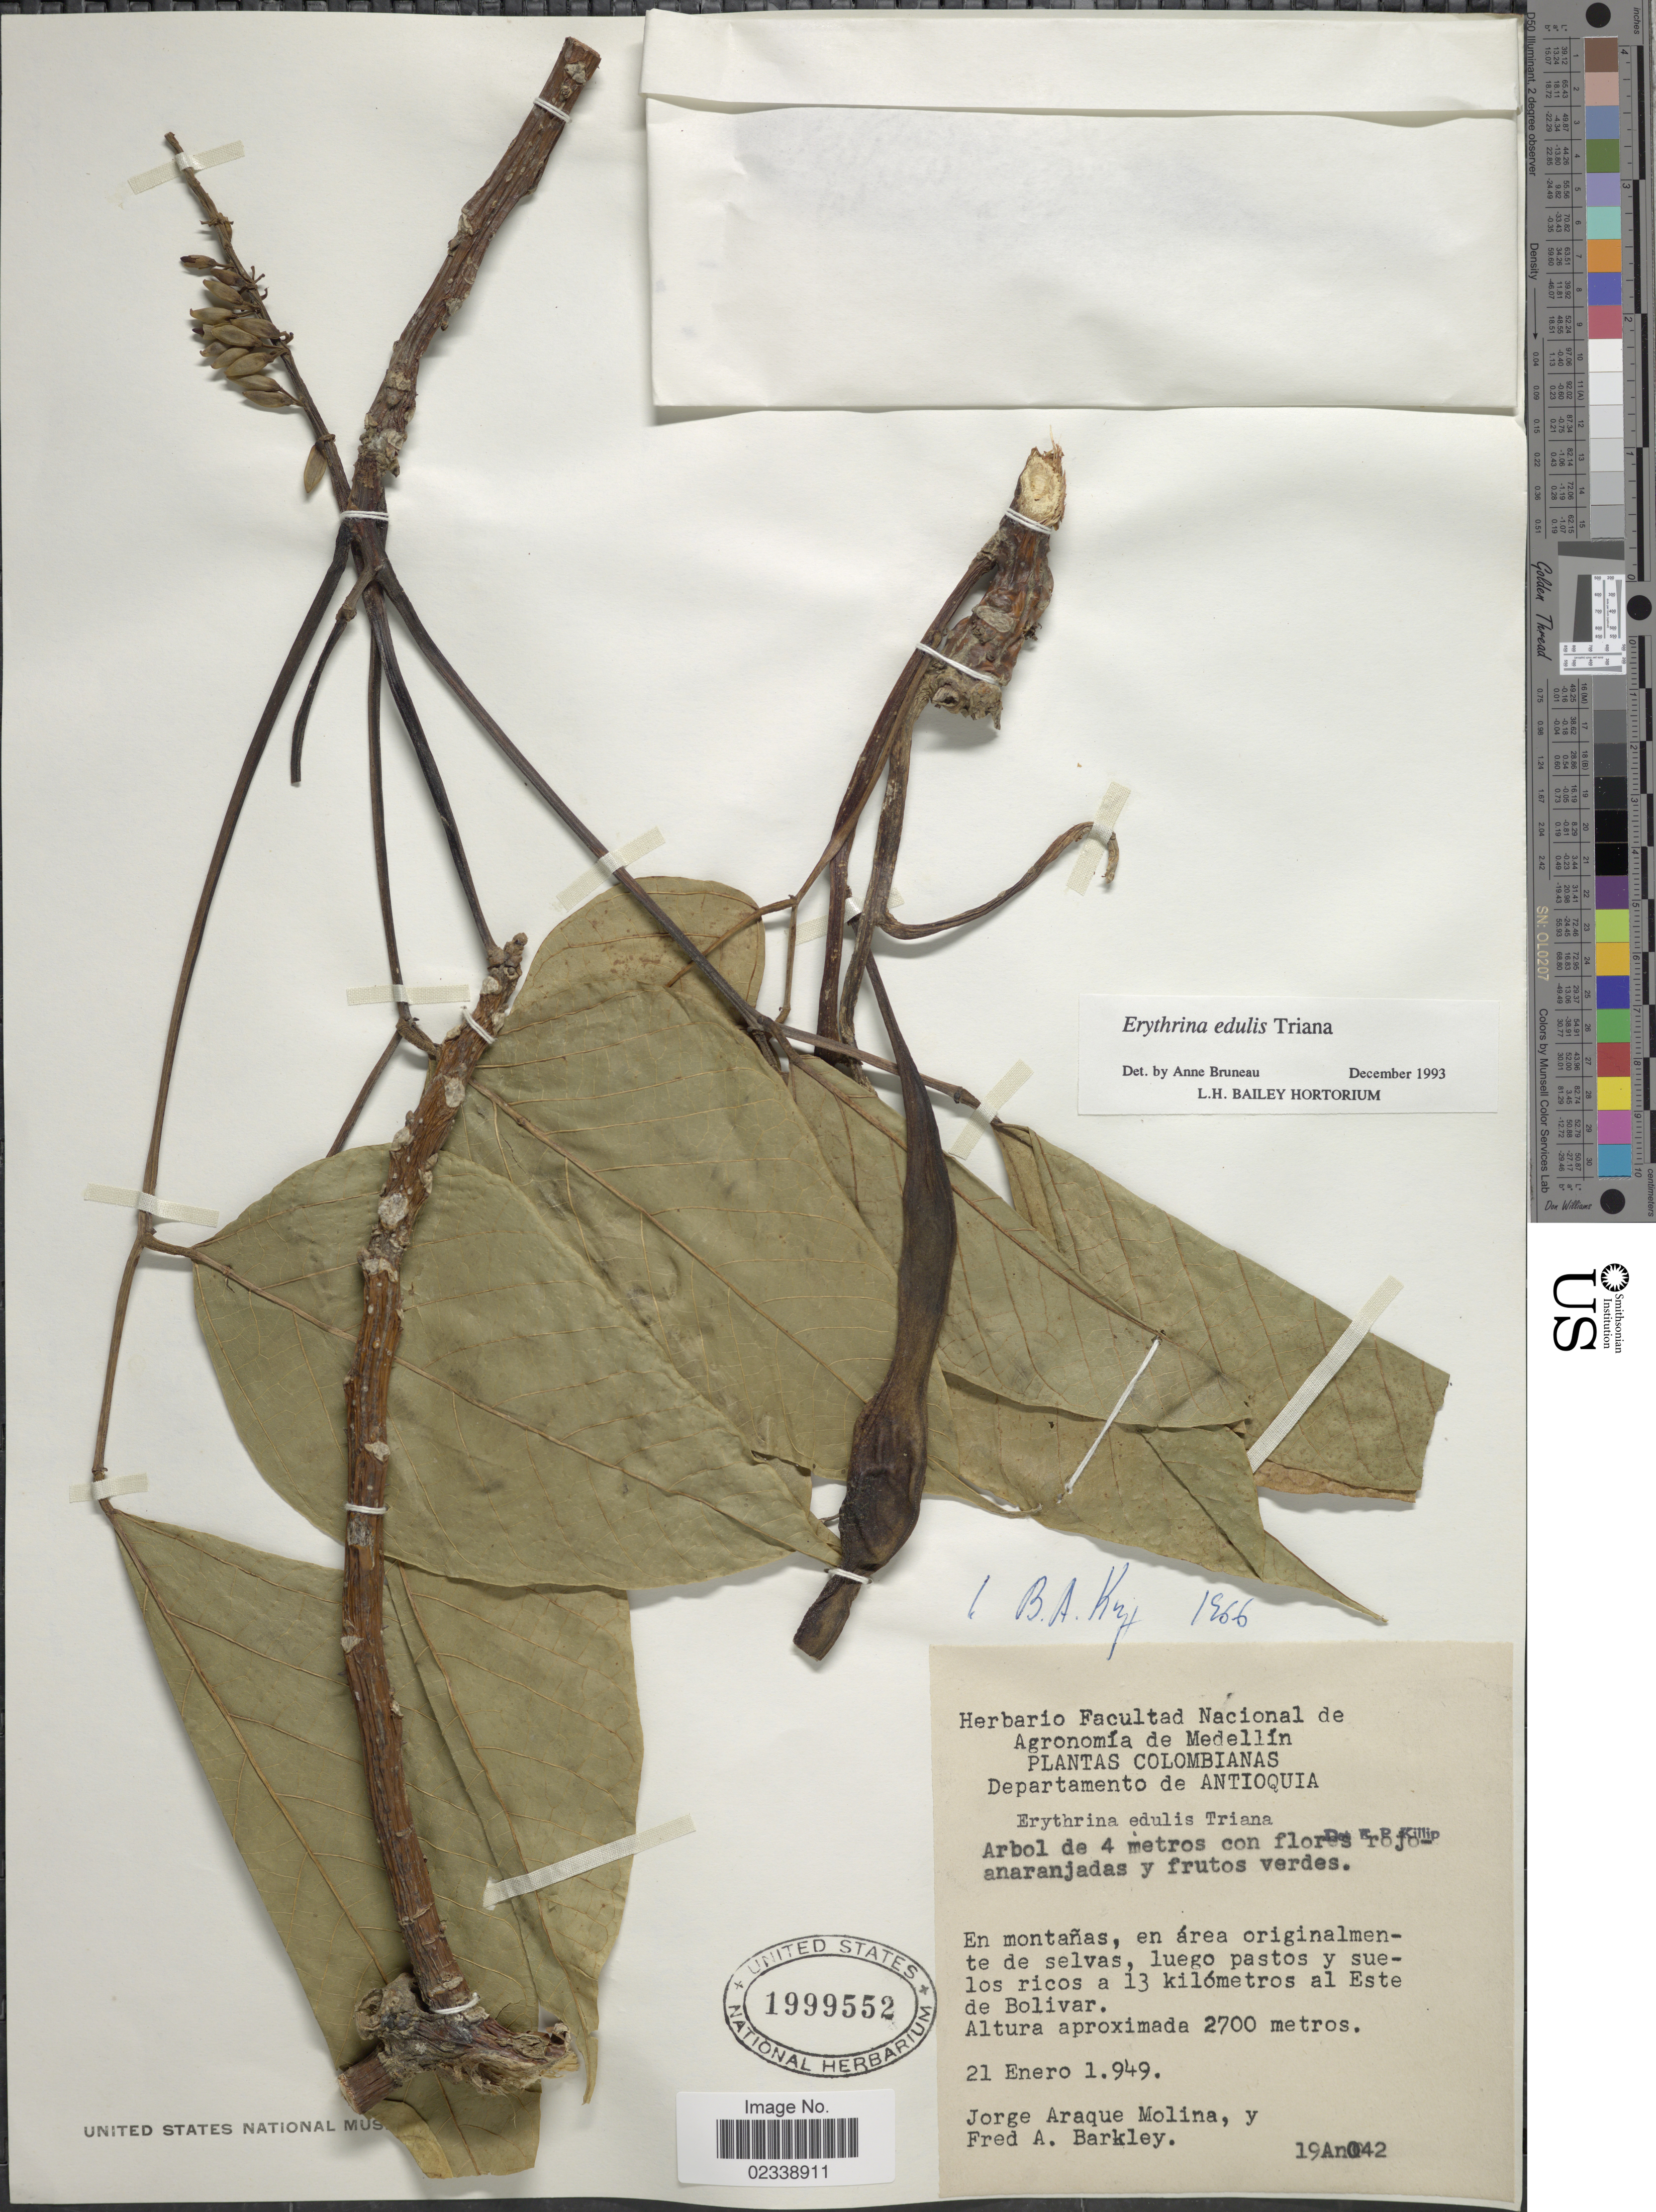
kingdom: Plantae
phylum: Tracheophyta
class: Magnoliopsida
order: Fabales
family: Fabaceae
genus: Erythrina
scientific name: Erythrina edulis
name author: Triana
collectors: J. A. Molina & F. A. Barkley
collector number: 19An042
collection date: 1949-01-21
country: Colombia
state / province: Antioquia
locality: en area originalmente de selvas, luego pastos y suelos ricos a 13 kilometros al Este de Bolivar.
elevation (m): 2700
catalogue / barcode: US 1999552